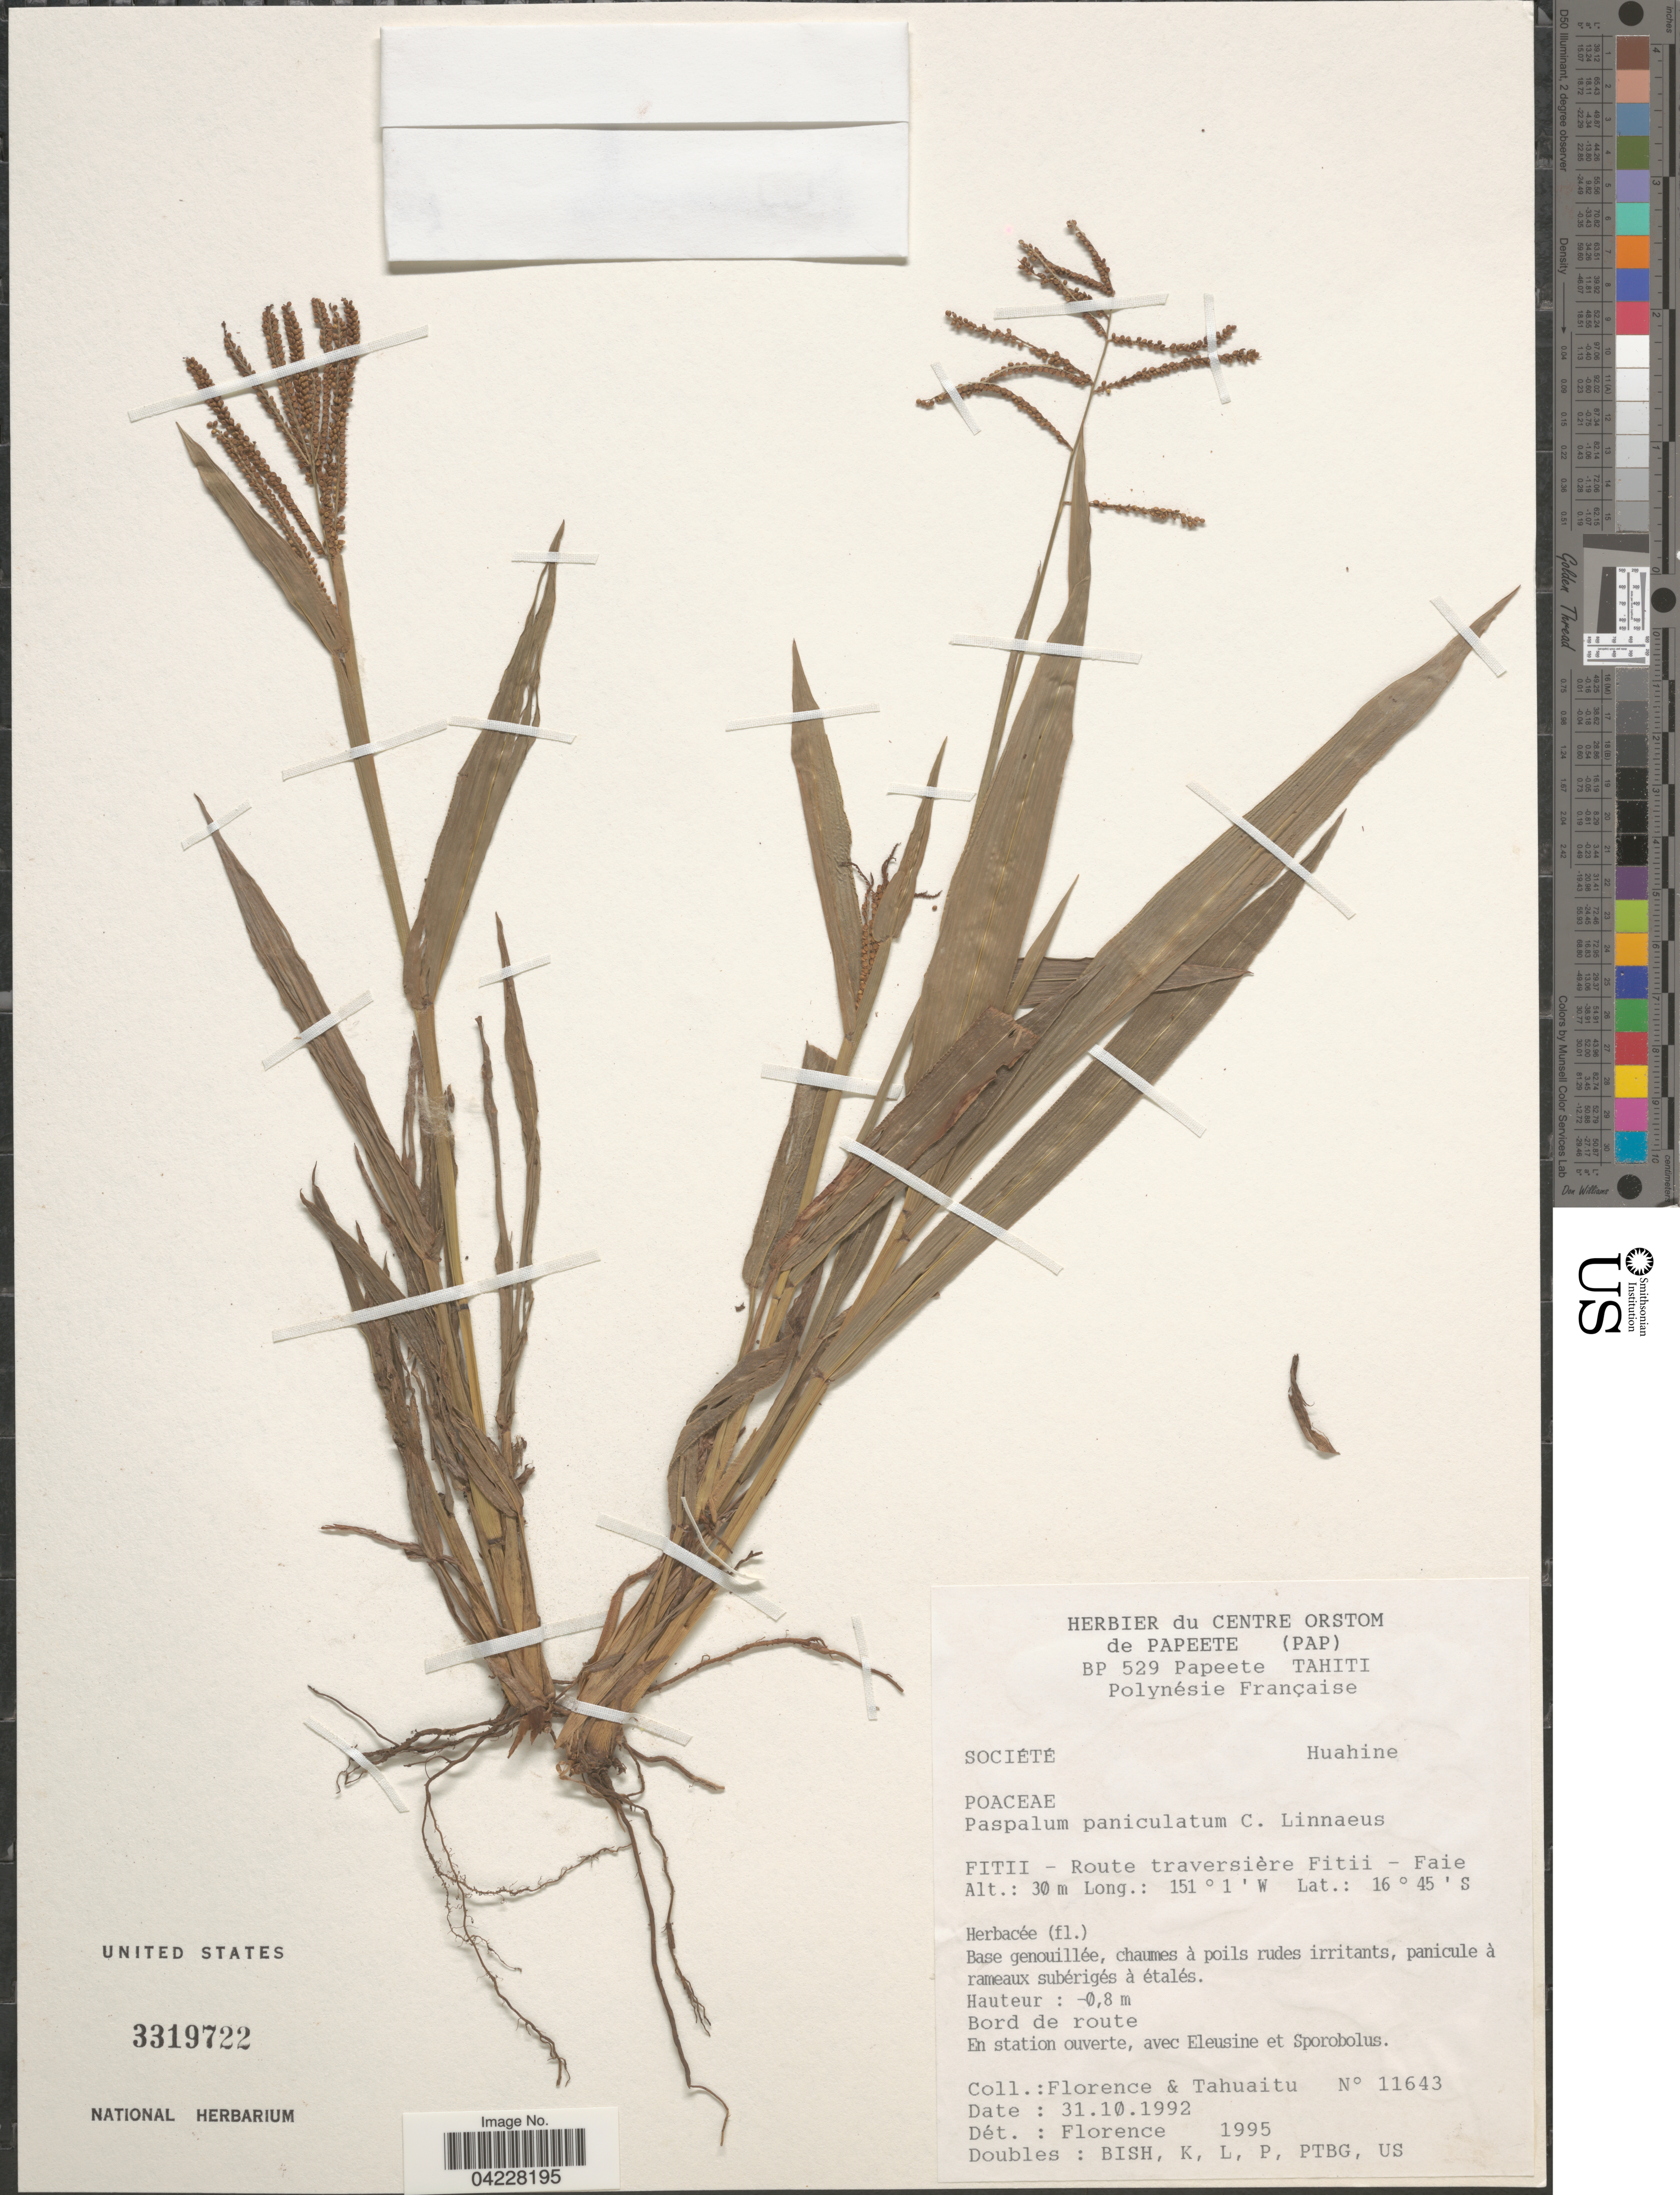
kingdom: Plantae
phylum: Tracheophyta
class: Liliopsida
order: Poales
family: Poaceae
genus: Paspalum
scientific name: Paspalum paniculatum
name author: L.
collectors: -. Florence & -. Tahuaitu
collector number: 11643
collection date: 1992-10-31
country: French Polynesia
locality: Société Huahine. Fitii-Route traversière Fitii-Faie.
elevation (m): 30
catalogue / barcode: US 3319722